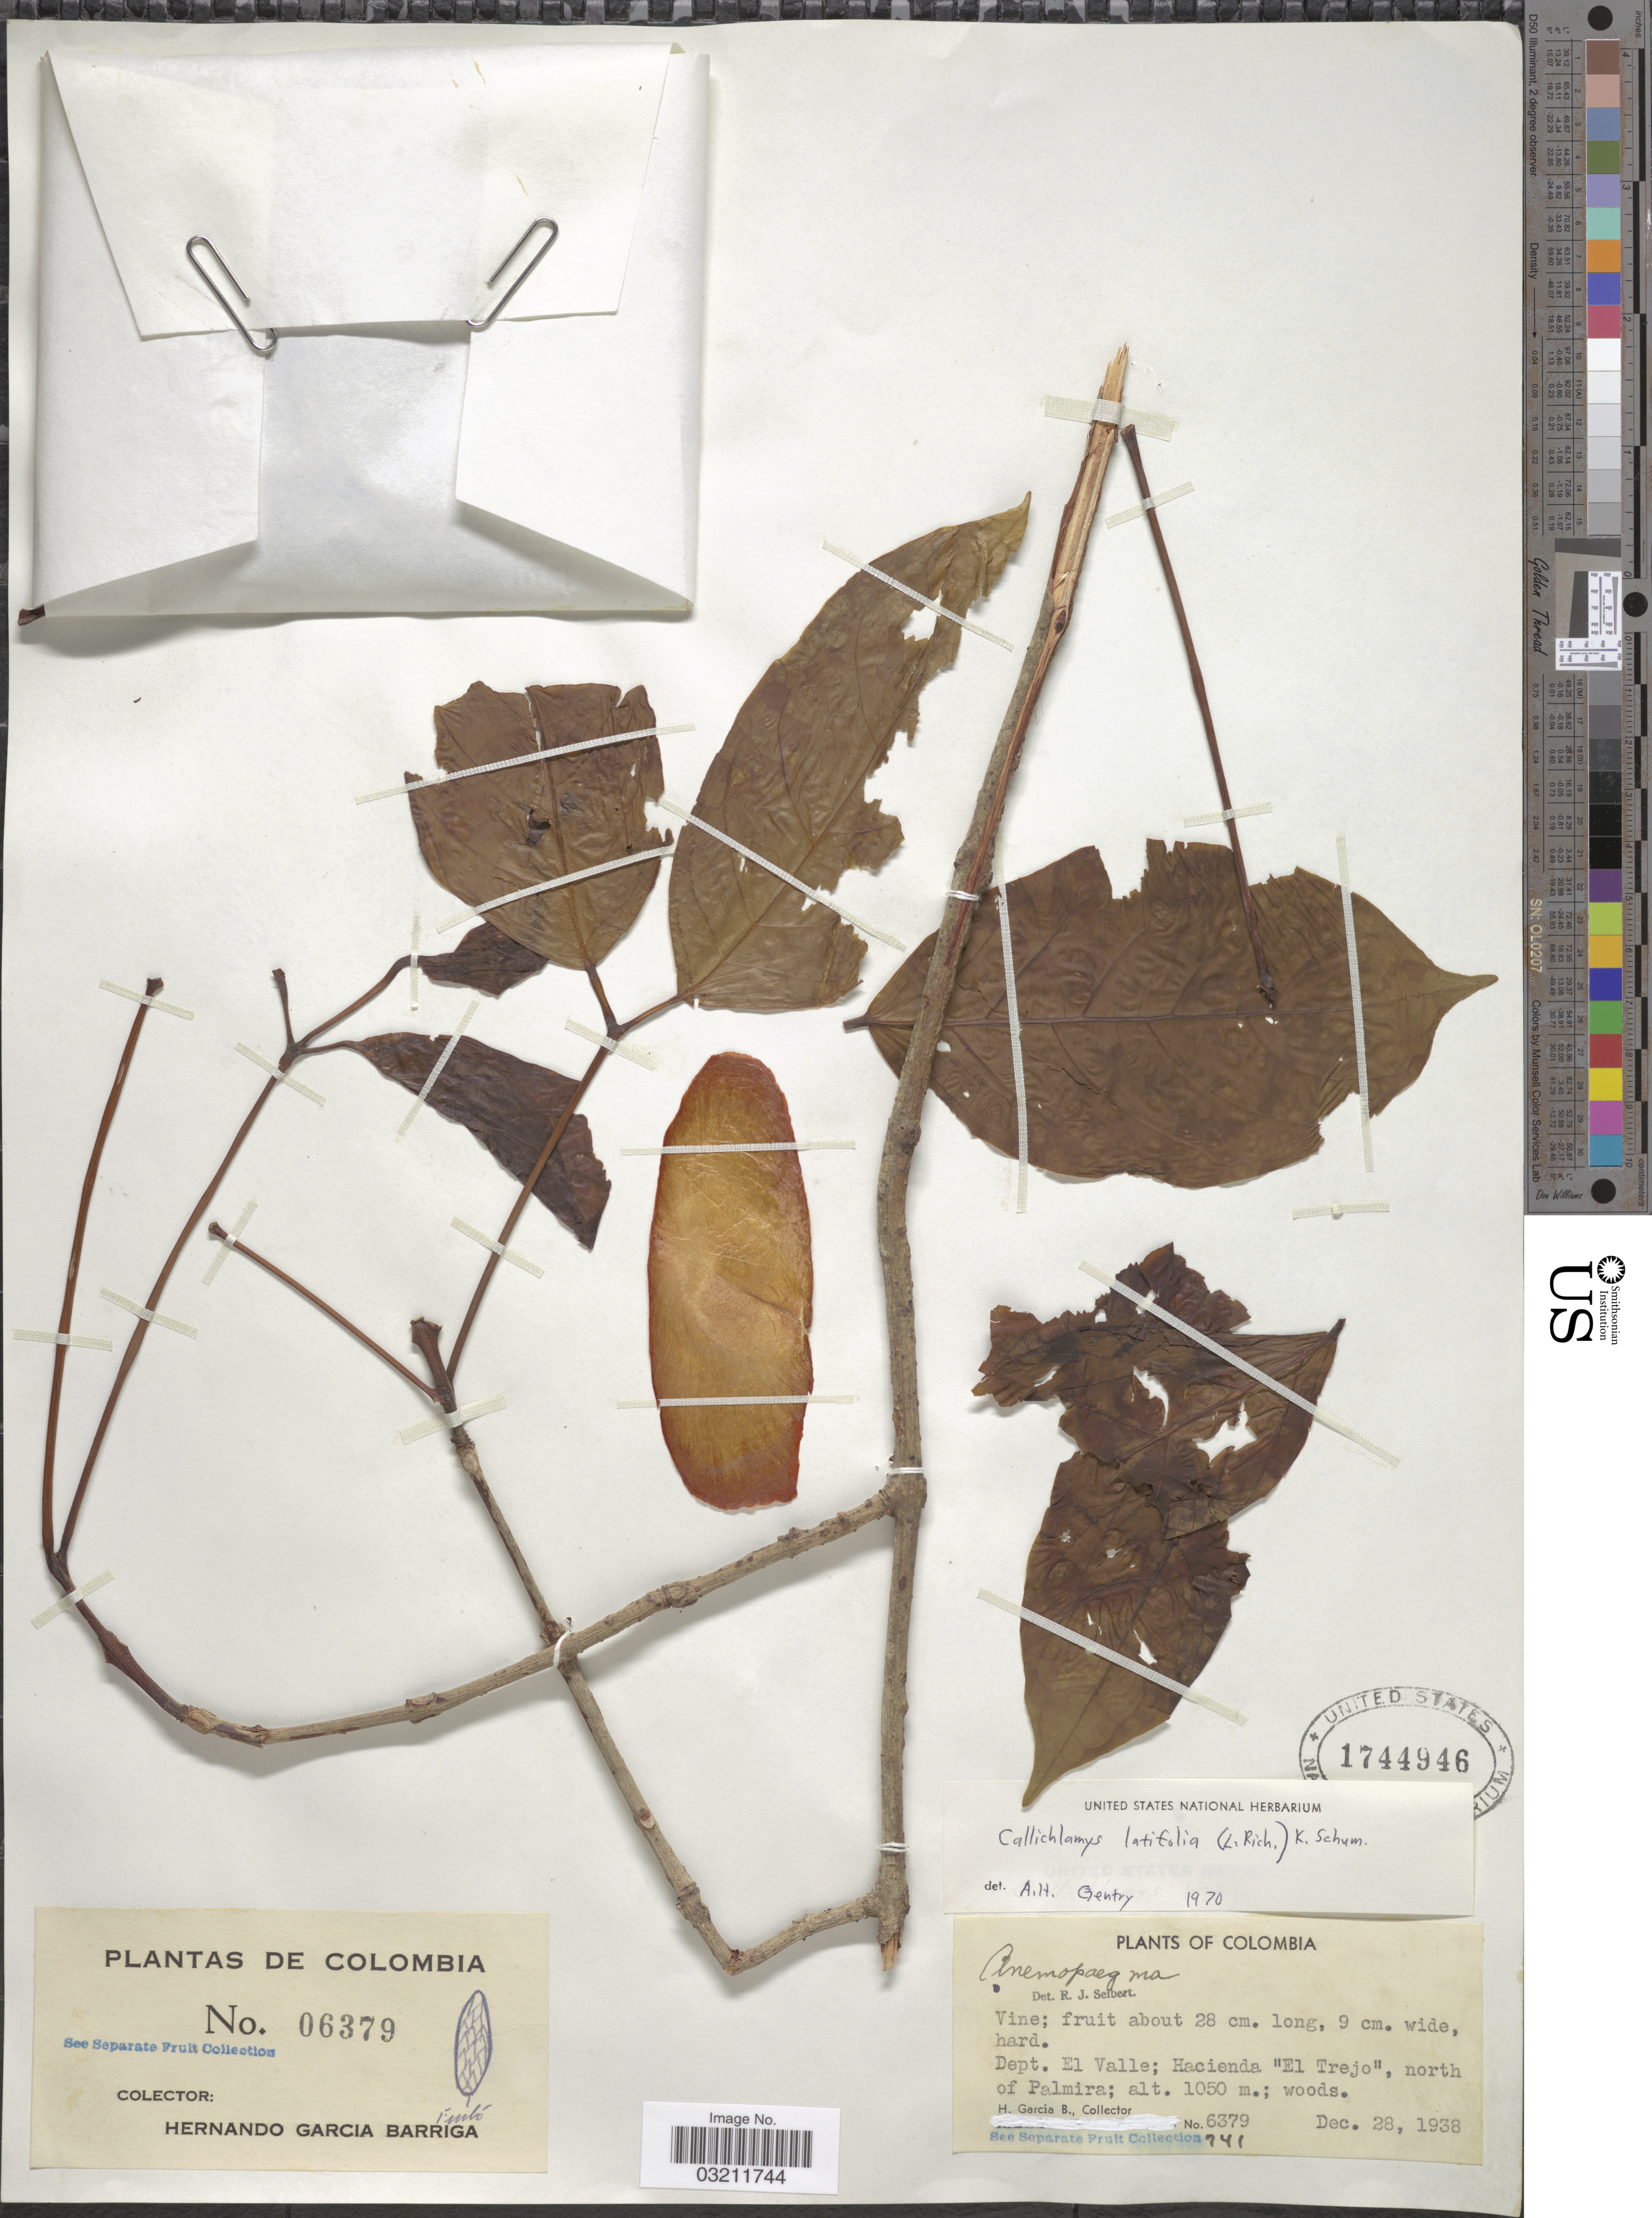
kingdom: Plantae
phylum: Tracheophyta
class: Magnoliopsida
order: Lamiales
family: Bignoniaceae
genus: Callichlamys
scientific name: Callichlamys latifolia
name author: (Rich.) K. Schum.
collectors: H. García Barriga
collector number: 6379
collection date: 1938-12-28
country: Colombia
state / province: Valle del Cauca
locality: Dept. El Valle; Hacienda "El Trejo", north of Palmira.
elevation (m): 1050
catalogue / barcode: US 1744946